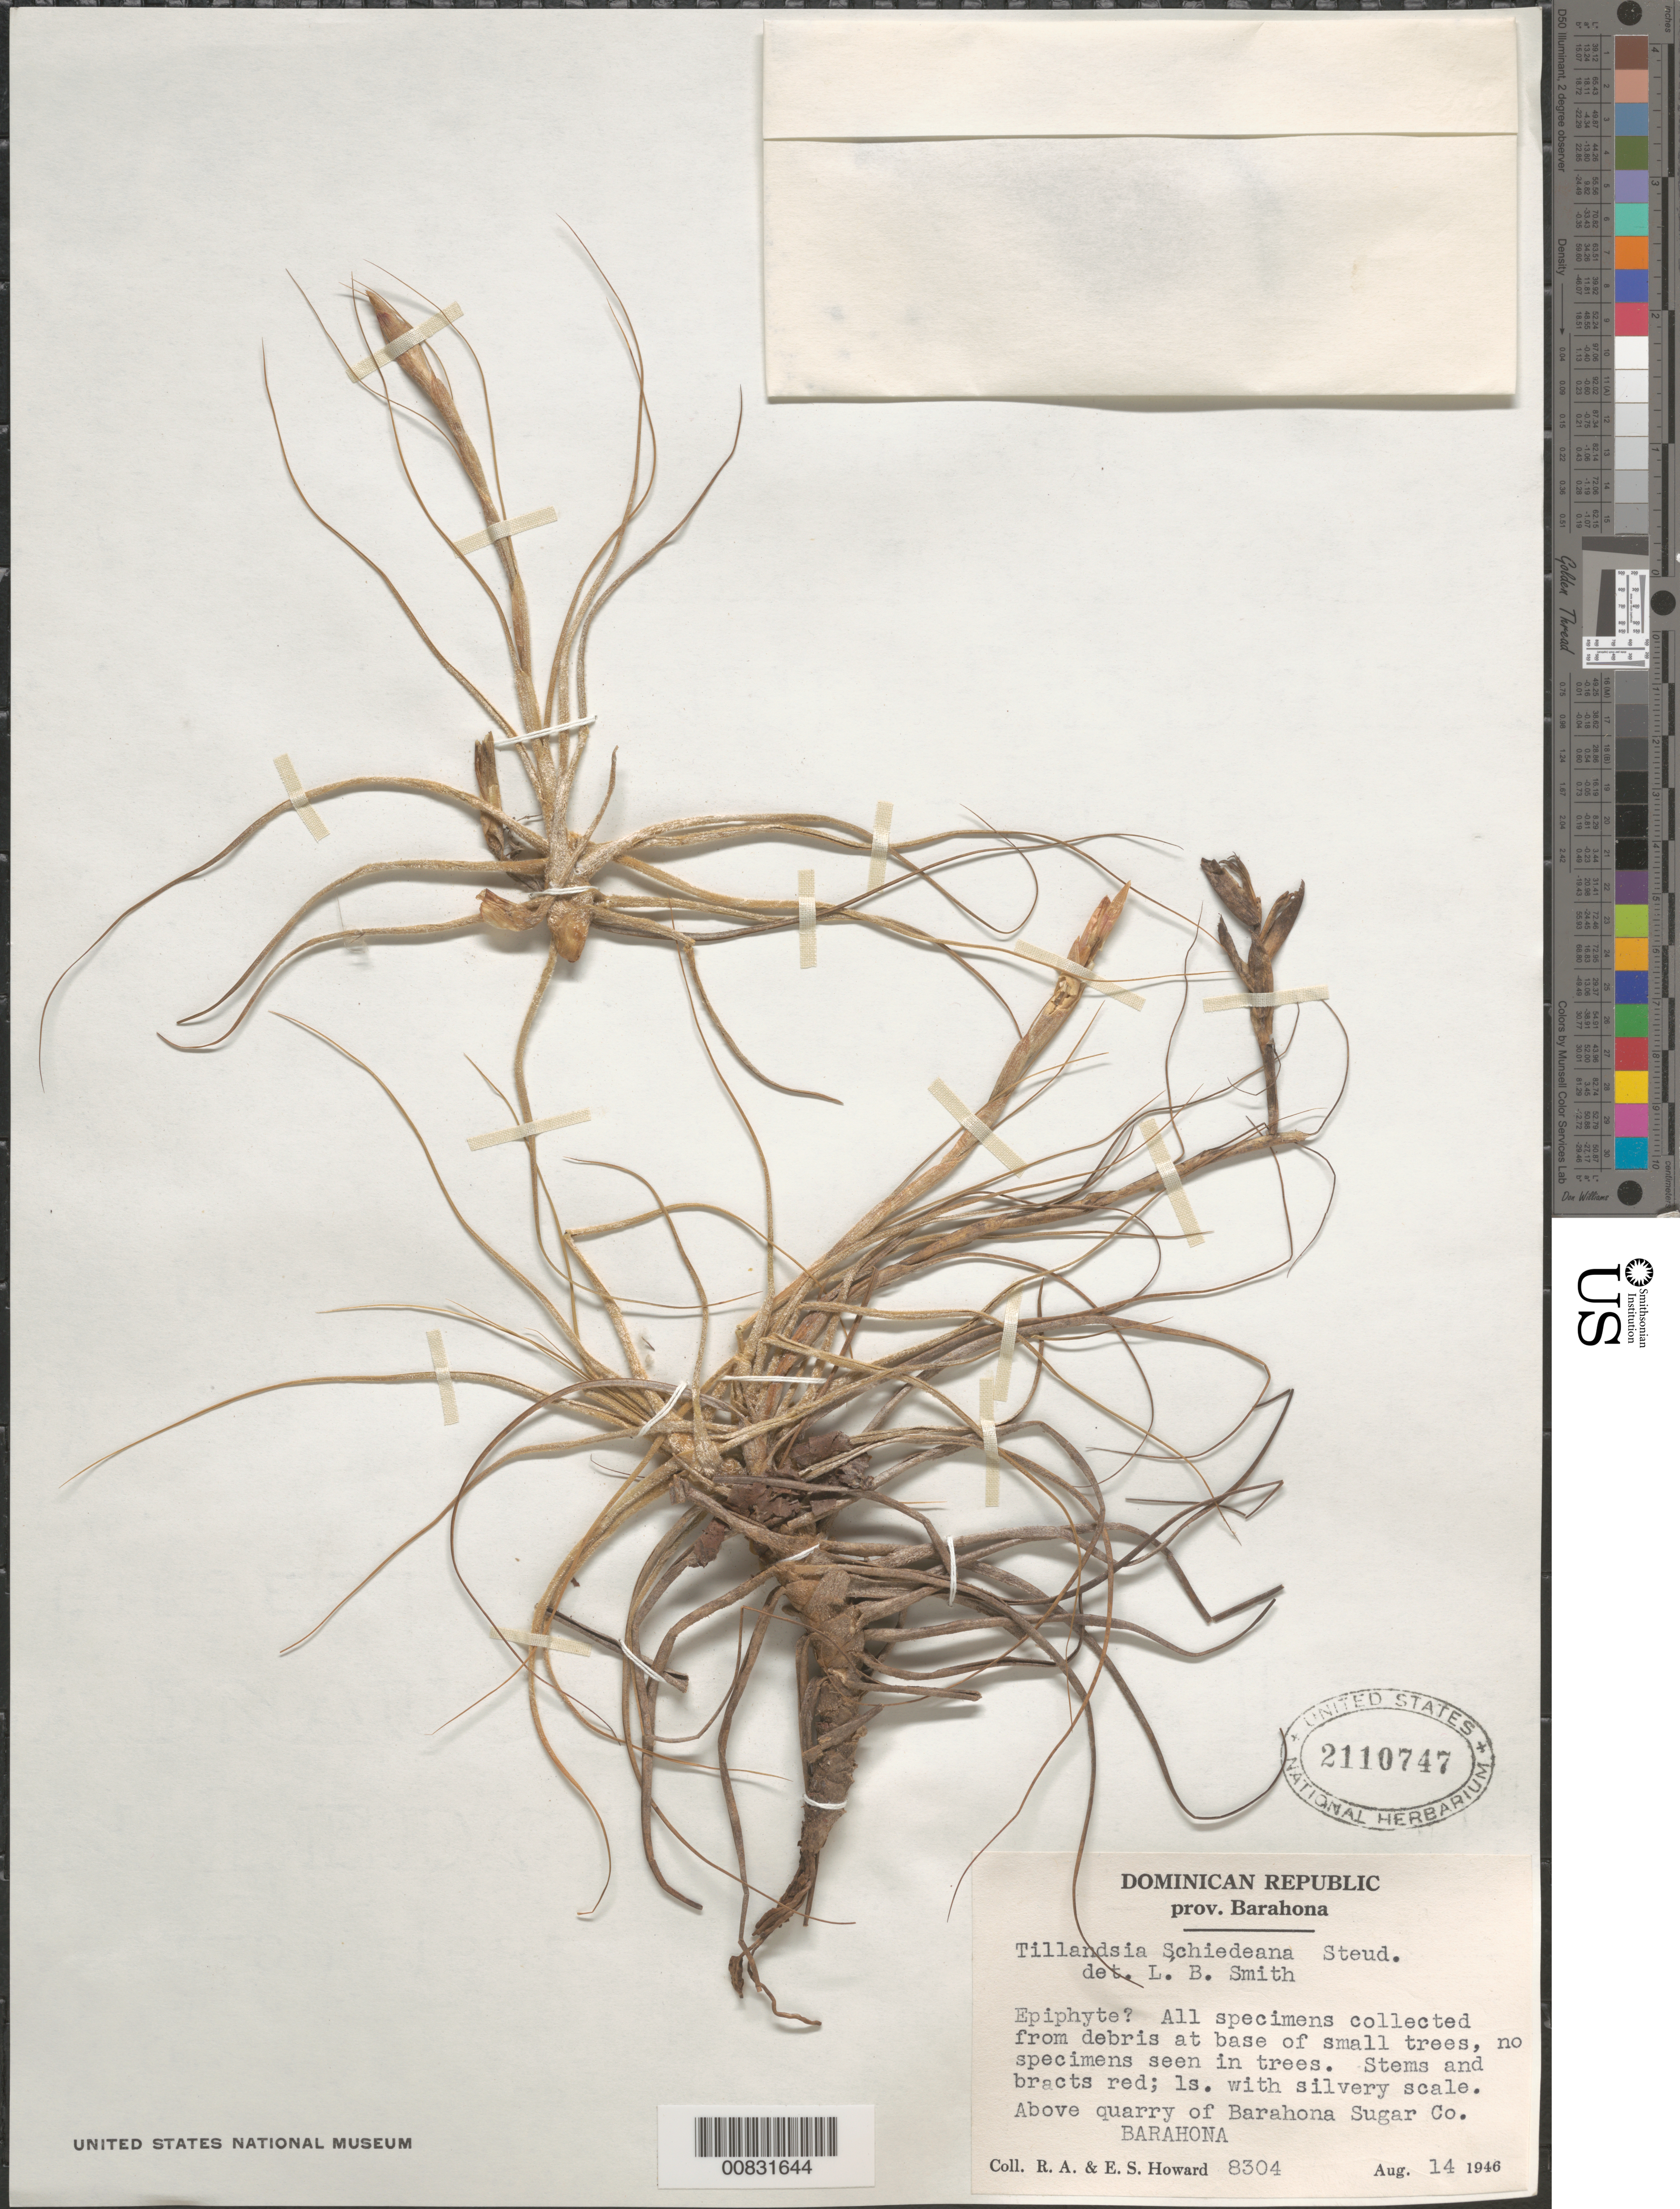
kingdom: Plantae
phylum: Tracheophyta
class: Liliopsida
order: Poales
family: Bromeliaceae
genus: Tillandsia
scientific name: Tillandsia schiedeana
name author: Steud.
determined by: Smith, Lyman B., (US), NMNH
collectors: R. A. Howard & E. S. Howard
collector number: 8304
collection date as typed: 14 Aug 1946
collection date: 1946-08-14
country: Dominican Republic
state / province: Barahona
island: Hispaniola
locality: Above quarry of Barahona Sugar Co.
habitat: All specimens collected from debris at base of small trees, no specimens seen in trees.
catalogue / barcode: US 2110747